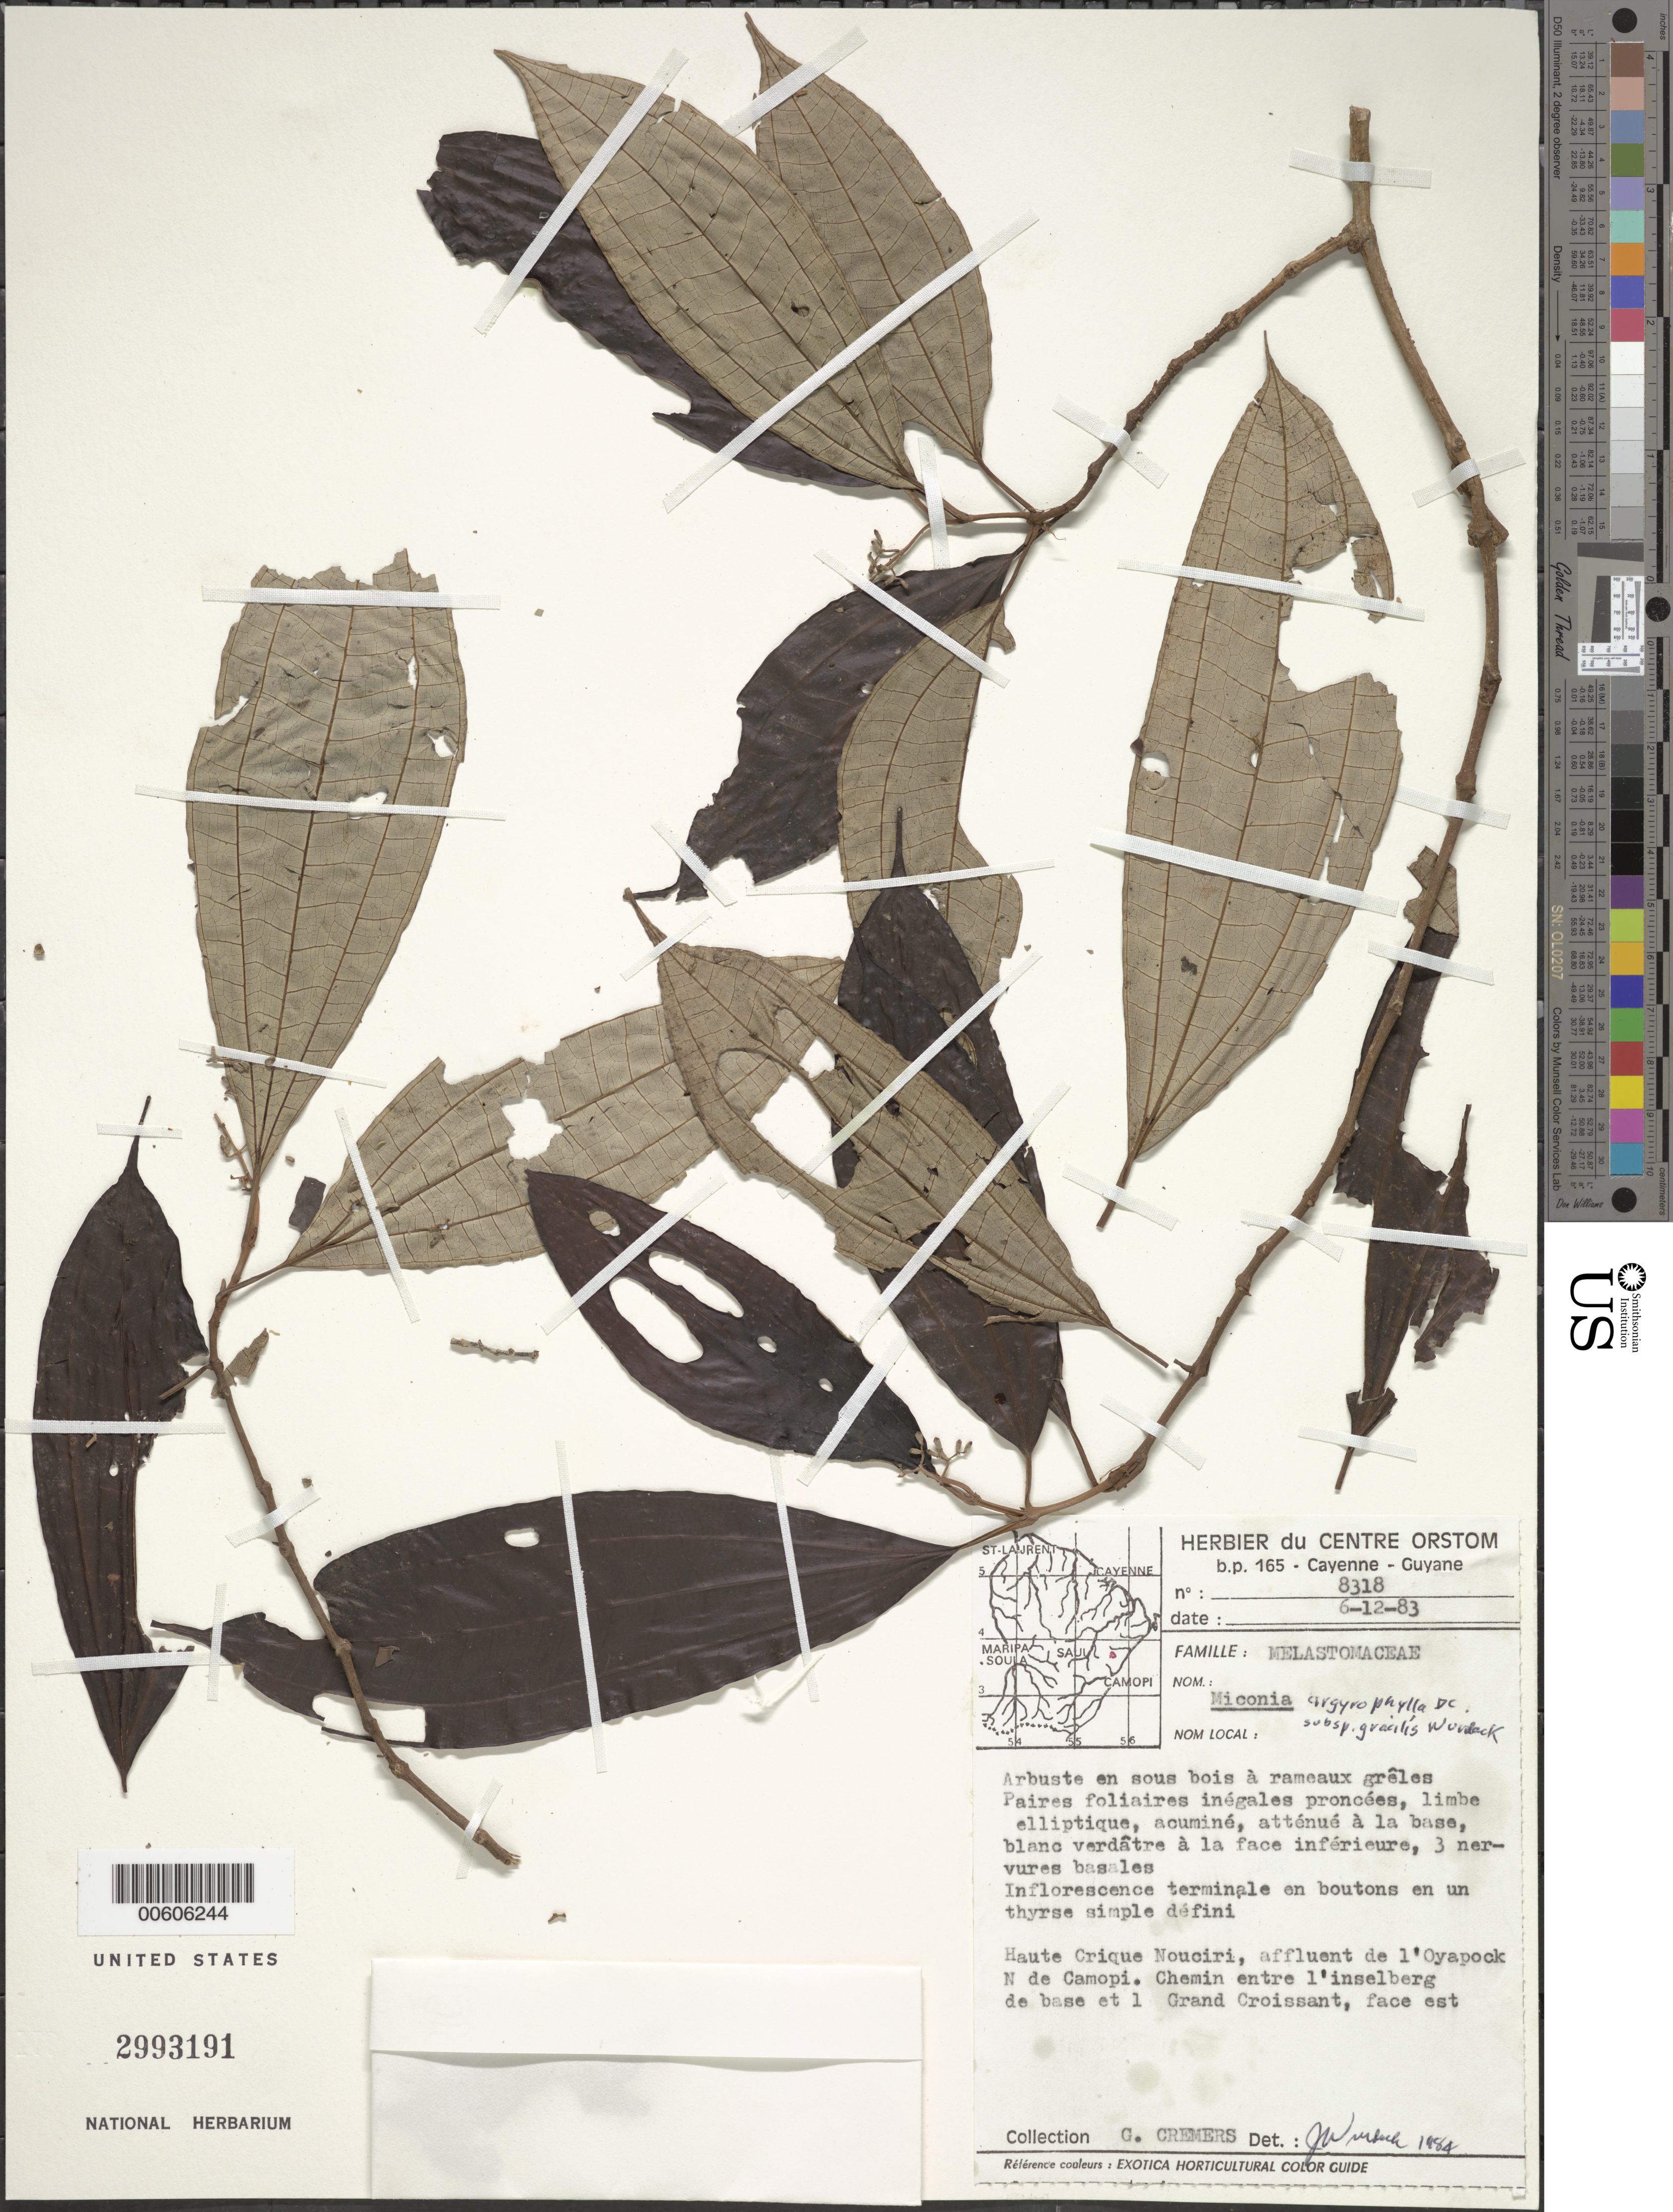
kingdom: Plantae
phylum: Tracheophyta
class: Magnoliopsida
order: Myrtales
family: Melastomataceae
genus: Miconia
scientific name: Miconia argyrophylla subsp. gracilis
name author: Wurdack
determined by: Wurdack, John J., (US), US (UNITED STATES)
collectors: G. Cremers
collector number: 8318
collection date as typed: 6-Dec-83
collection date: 1983-12-06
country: French Guiana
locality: Crique Nouciri, confluent de l'Oyapock N de Camopi, ENE du Grand Croissant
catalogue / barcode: US 2993191